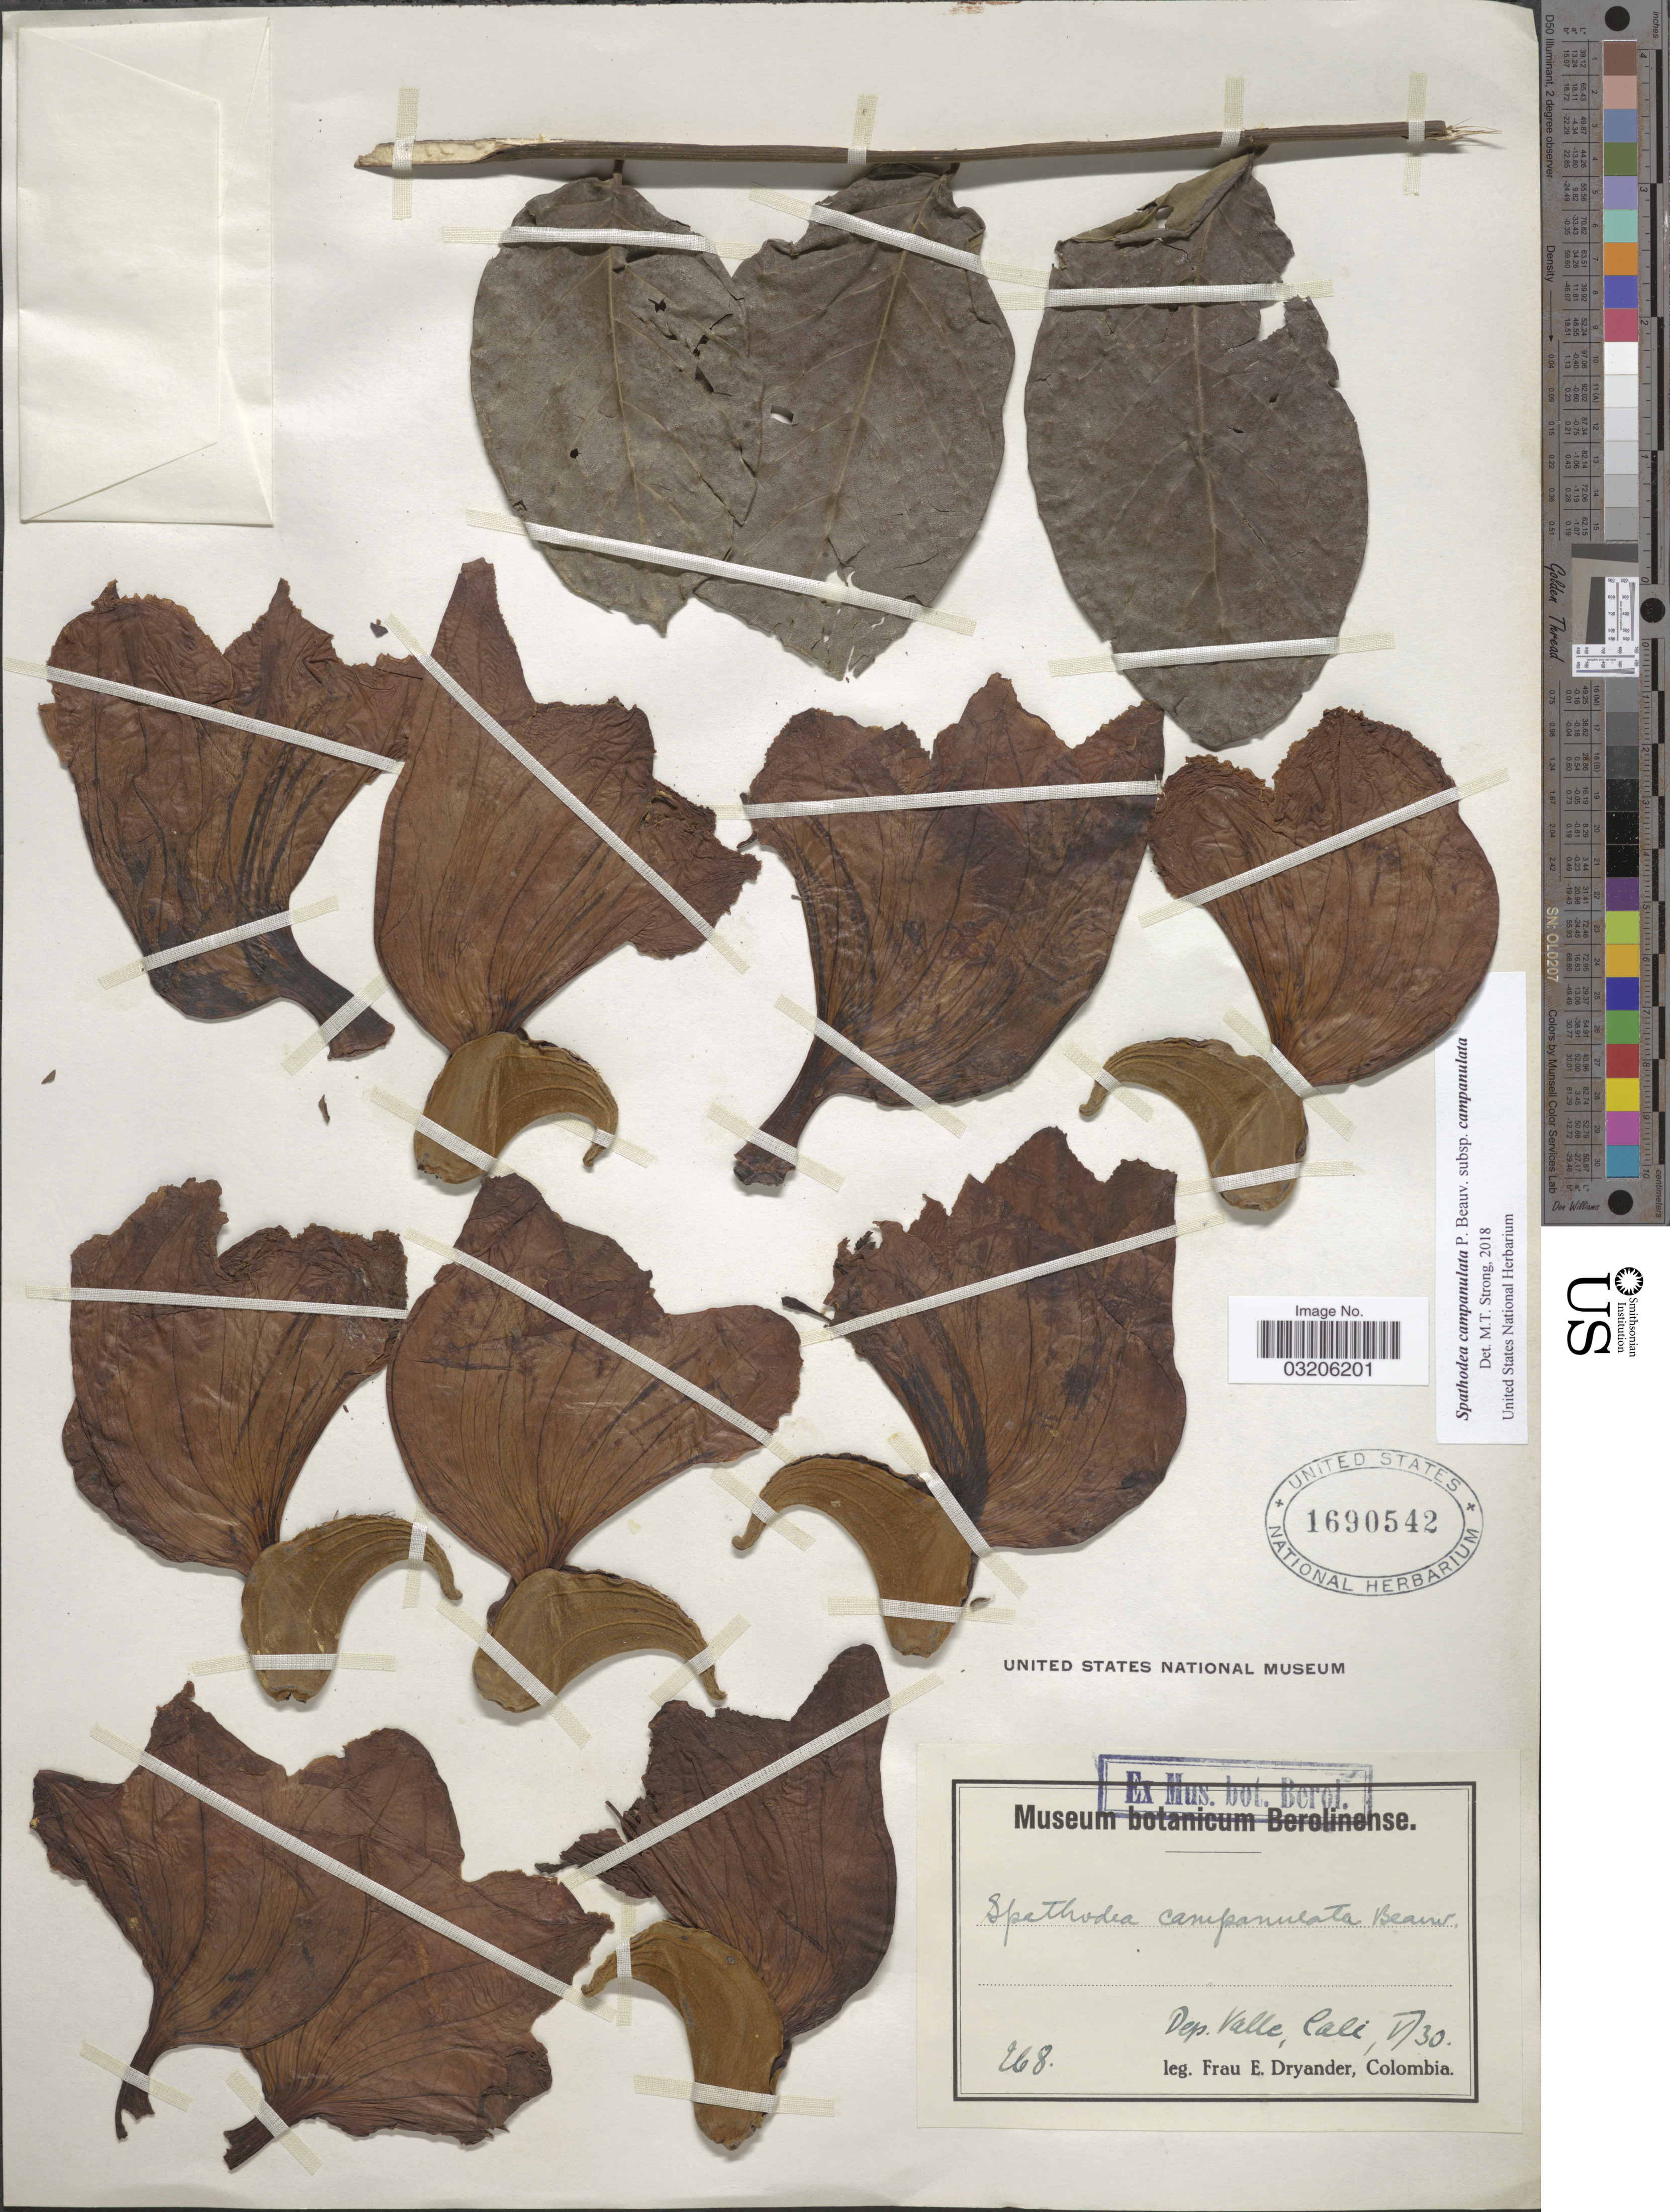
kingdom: Plantae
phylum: Tracheophyta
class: Magnoliopsida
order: Lamiales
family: Bignoniaceae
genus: Spathodea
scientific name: Spathodea campanulata subsp. campanulata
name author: P. Beauv.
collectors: F. Dryander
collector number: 268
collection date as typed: Transcribed d/m/y: /5/30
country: Colombia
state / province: Valle del Cauca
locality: Dep. Valle, Cali.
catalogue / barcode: US 1690542